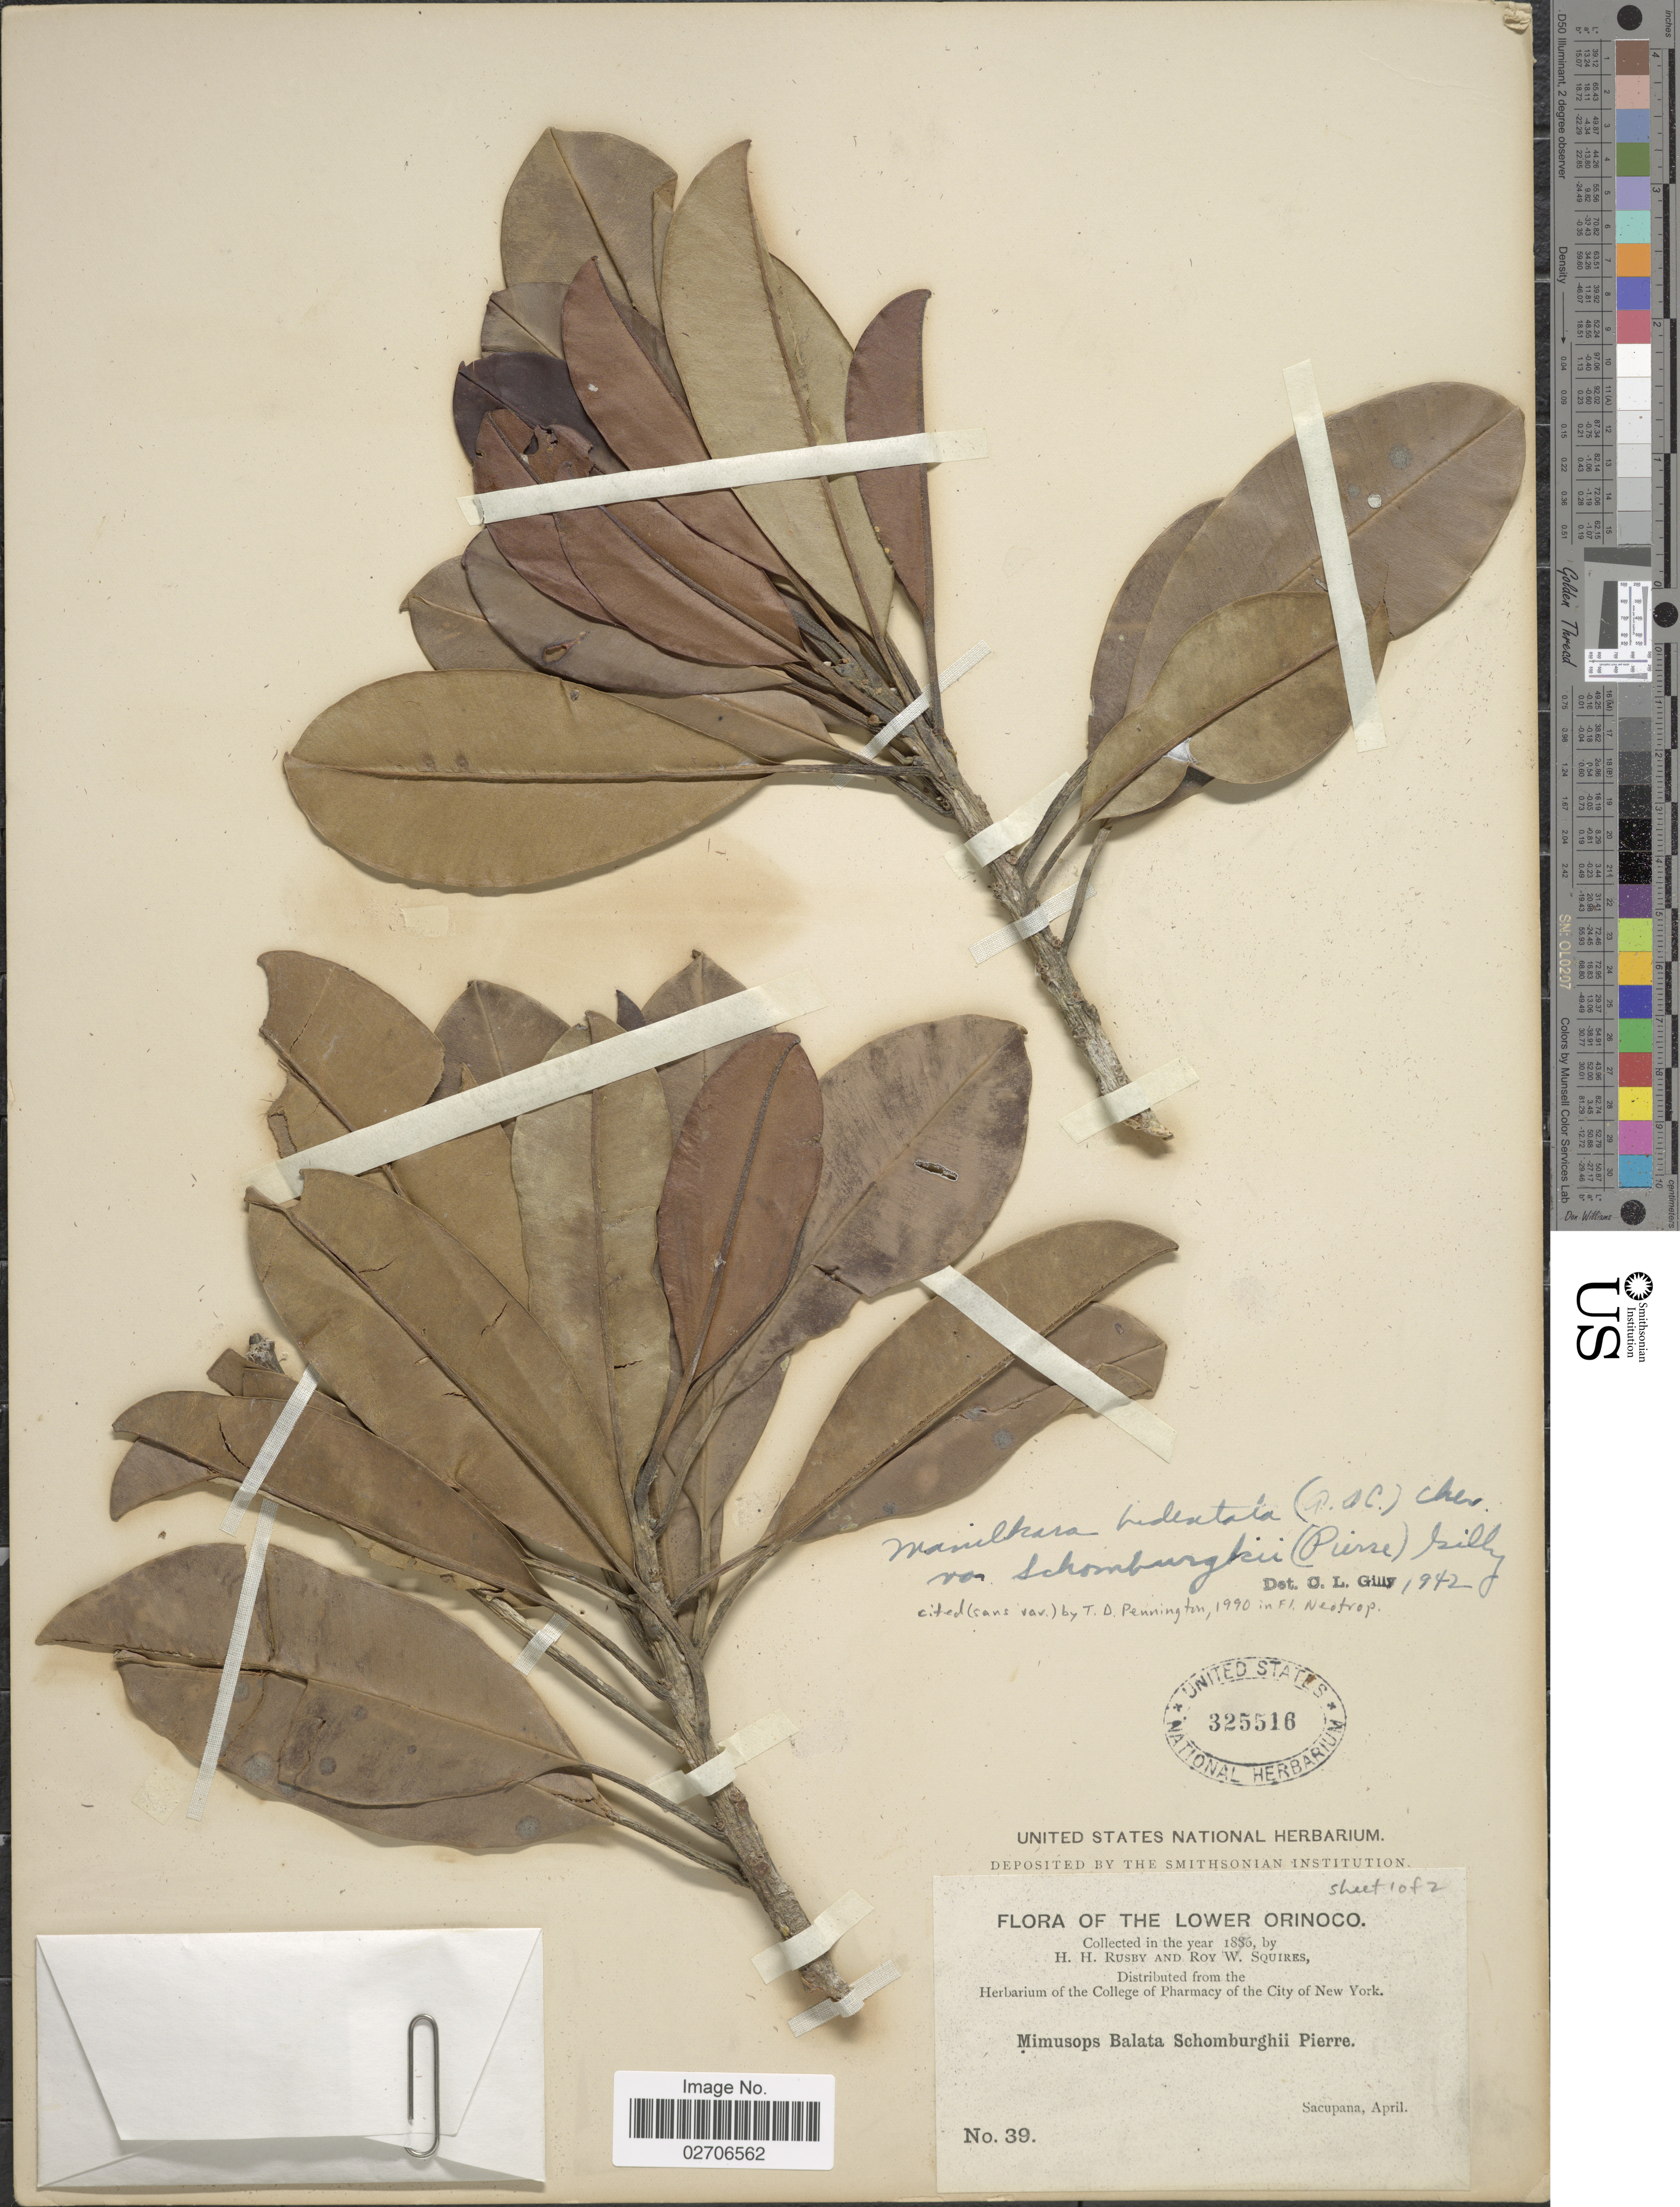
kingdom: Plantae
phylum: Tracheophyta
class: Magnoliopsida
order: Ericales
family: Sapotaceae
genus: Manilkara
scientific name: Manilkara bidentata subsp. bidentata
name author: (A. DC.) A. Chev.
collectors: H. H. Rusby & R. Squires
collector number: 39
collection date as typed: April 1896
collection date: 1896-04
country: Venezuela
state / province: Delta Amacuro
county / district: Antonio Díaz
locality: Lower Orinoco, Sacupana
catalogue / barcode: US 325516